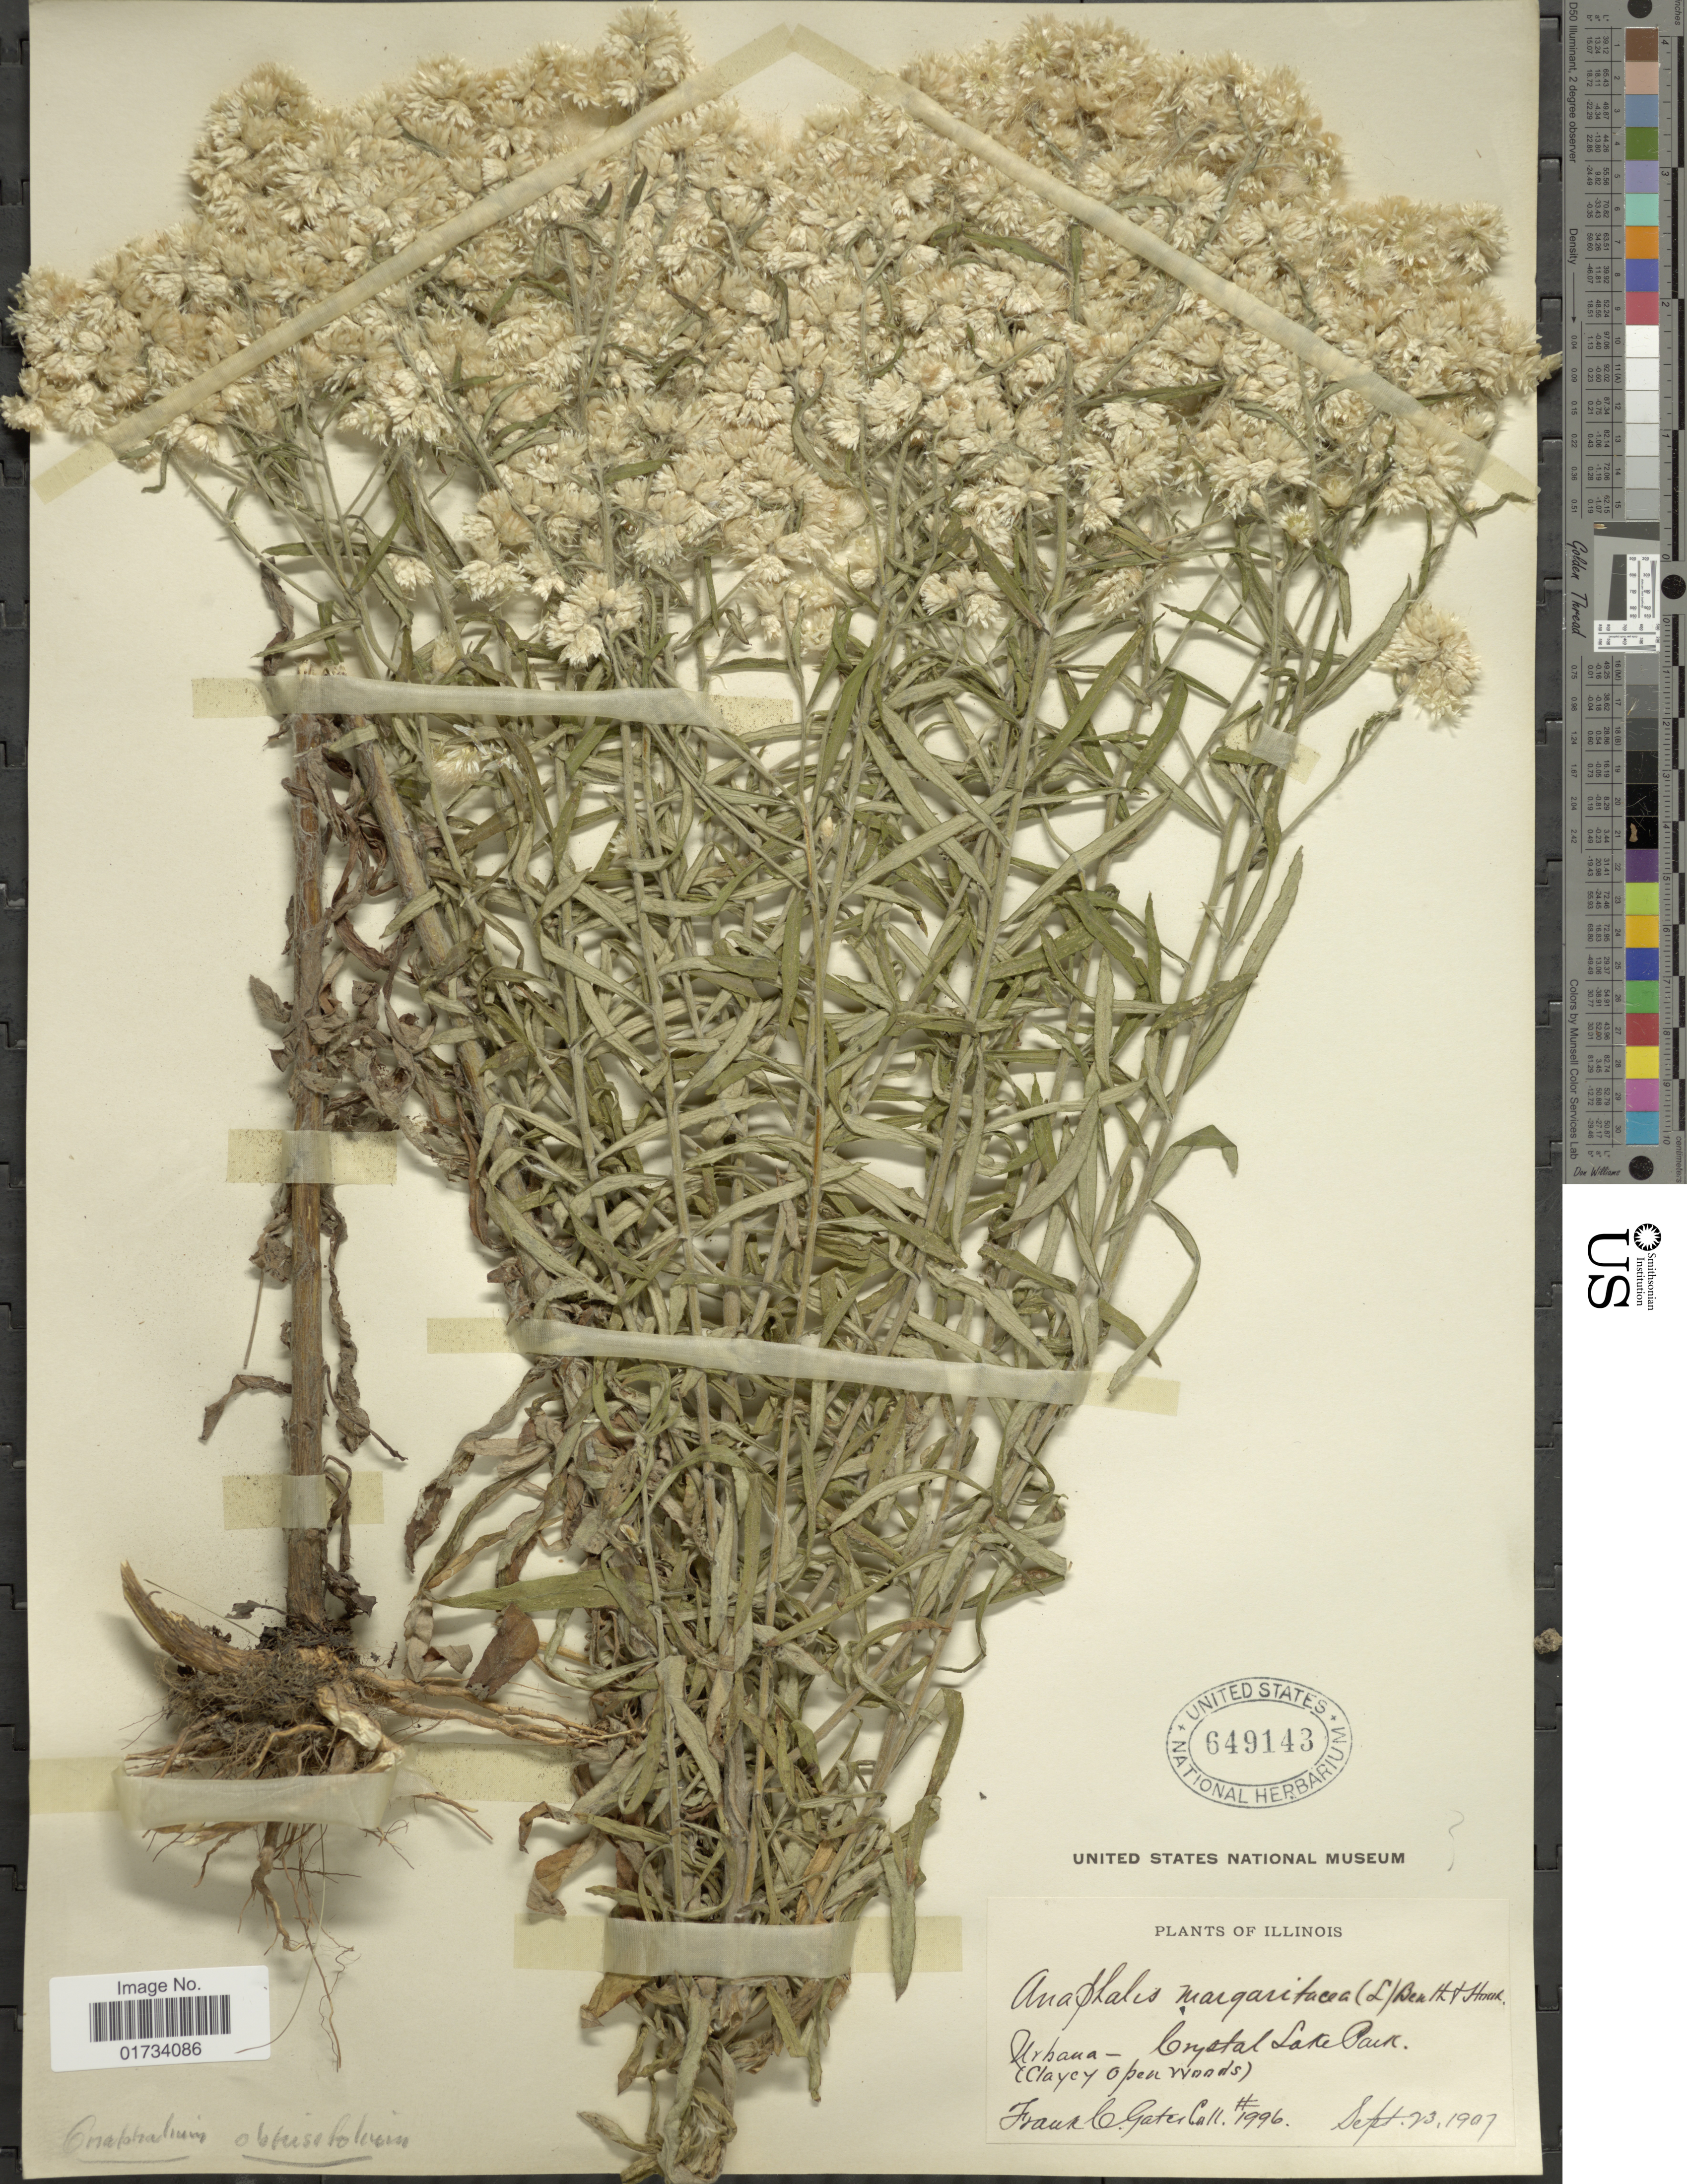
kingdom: Plantae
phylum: Tracheophyta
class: Magnoliopsida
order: Asterales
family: Asteraceae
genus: Anaphalis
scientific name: Anaphalis margaritacea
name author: (L.) Benth. & Hook. f.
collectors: F. C. Gates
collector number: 1996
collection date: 1907-09-23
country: United States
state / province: Illinois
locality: Urbana Crystal Lake Park (Clayey open woods)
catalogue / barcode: US 649143